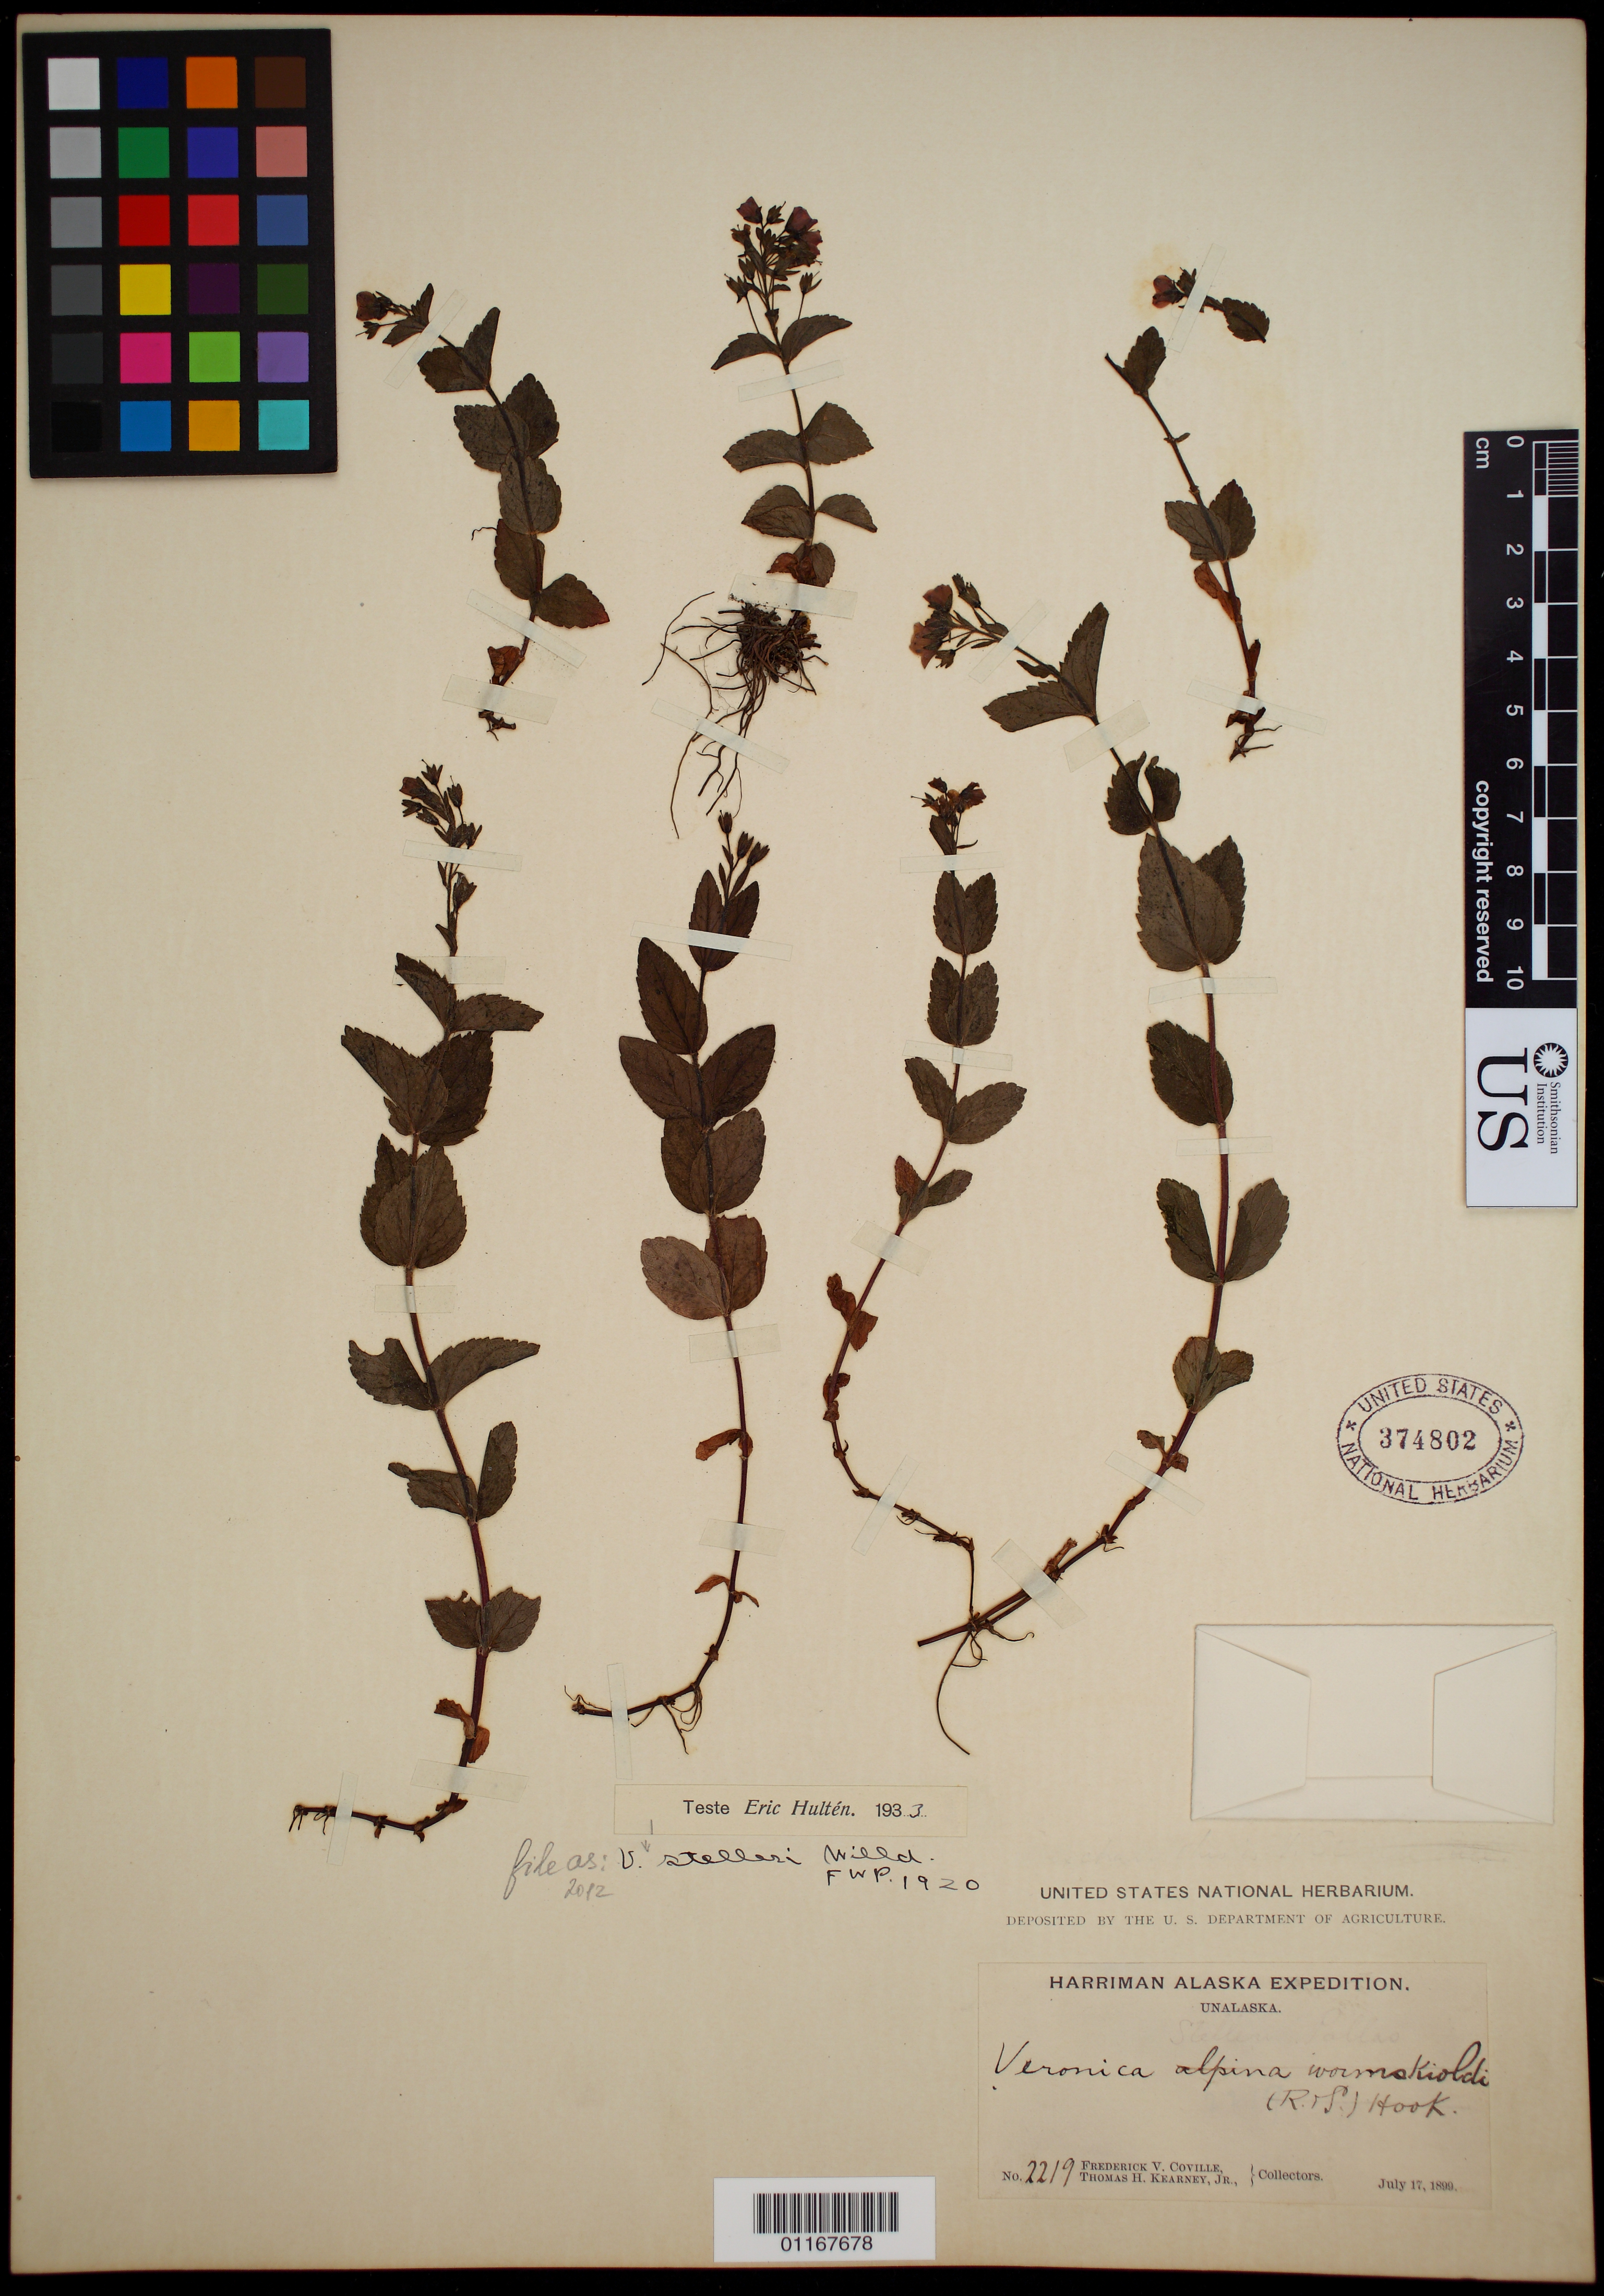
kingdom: Plantae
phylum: Tracheophyta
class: Magnoliopsida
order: Lamiales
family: Plantaginaceae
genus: Veronica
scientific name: Veronica stelleri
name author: Pall.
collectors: F. V. Coville & T. H. Kearney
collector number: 2219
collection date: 1899-07-17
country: United States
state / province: Alaska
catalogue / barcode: US 374802